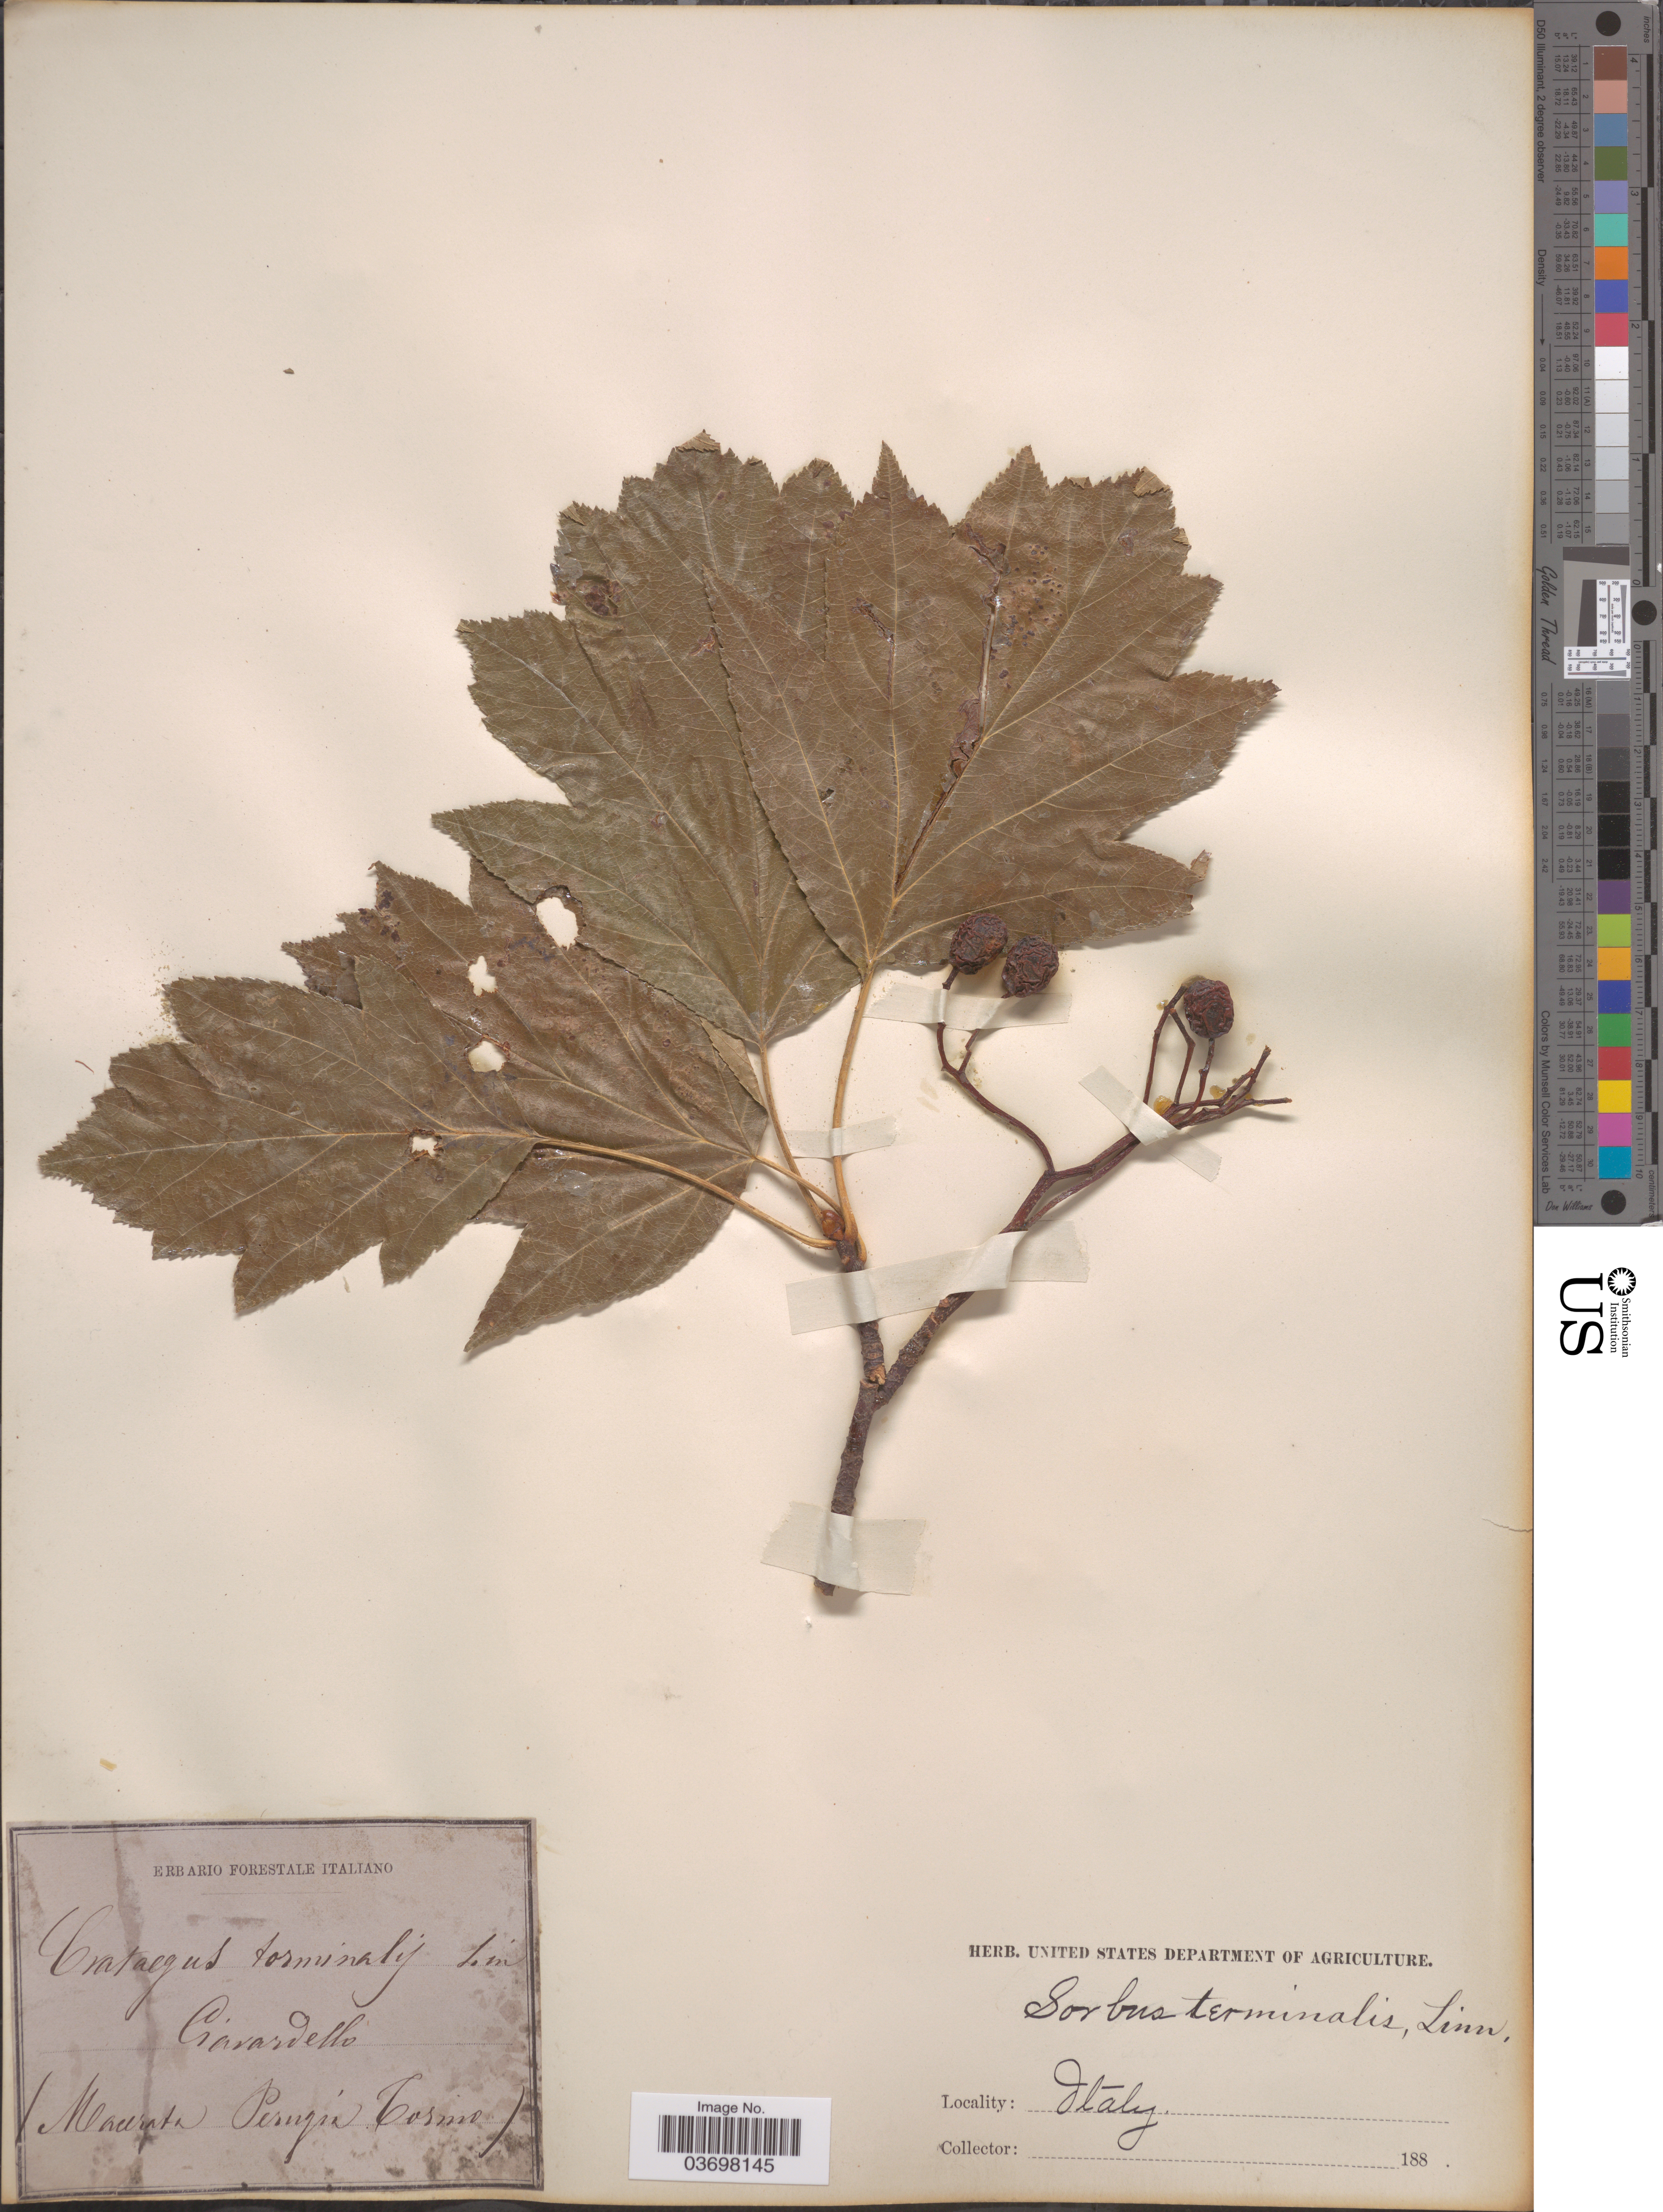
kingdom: Plantae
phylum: Tracheophyta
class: Magnoliopsida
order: Rosales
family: Rosaceae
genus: Sorbus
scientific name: Sorbus torminalis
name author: (L.) Crantz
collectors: ex herb. U. S. Department of Agriculture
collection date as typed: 188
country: Italy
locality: Ciavardello. (Macerata Perugia Tosino [interpreted].).